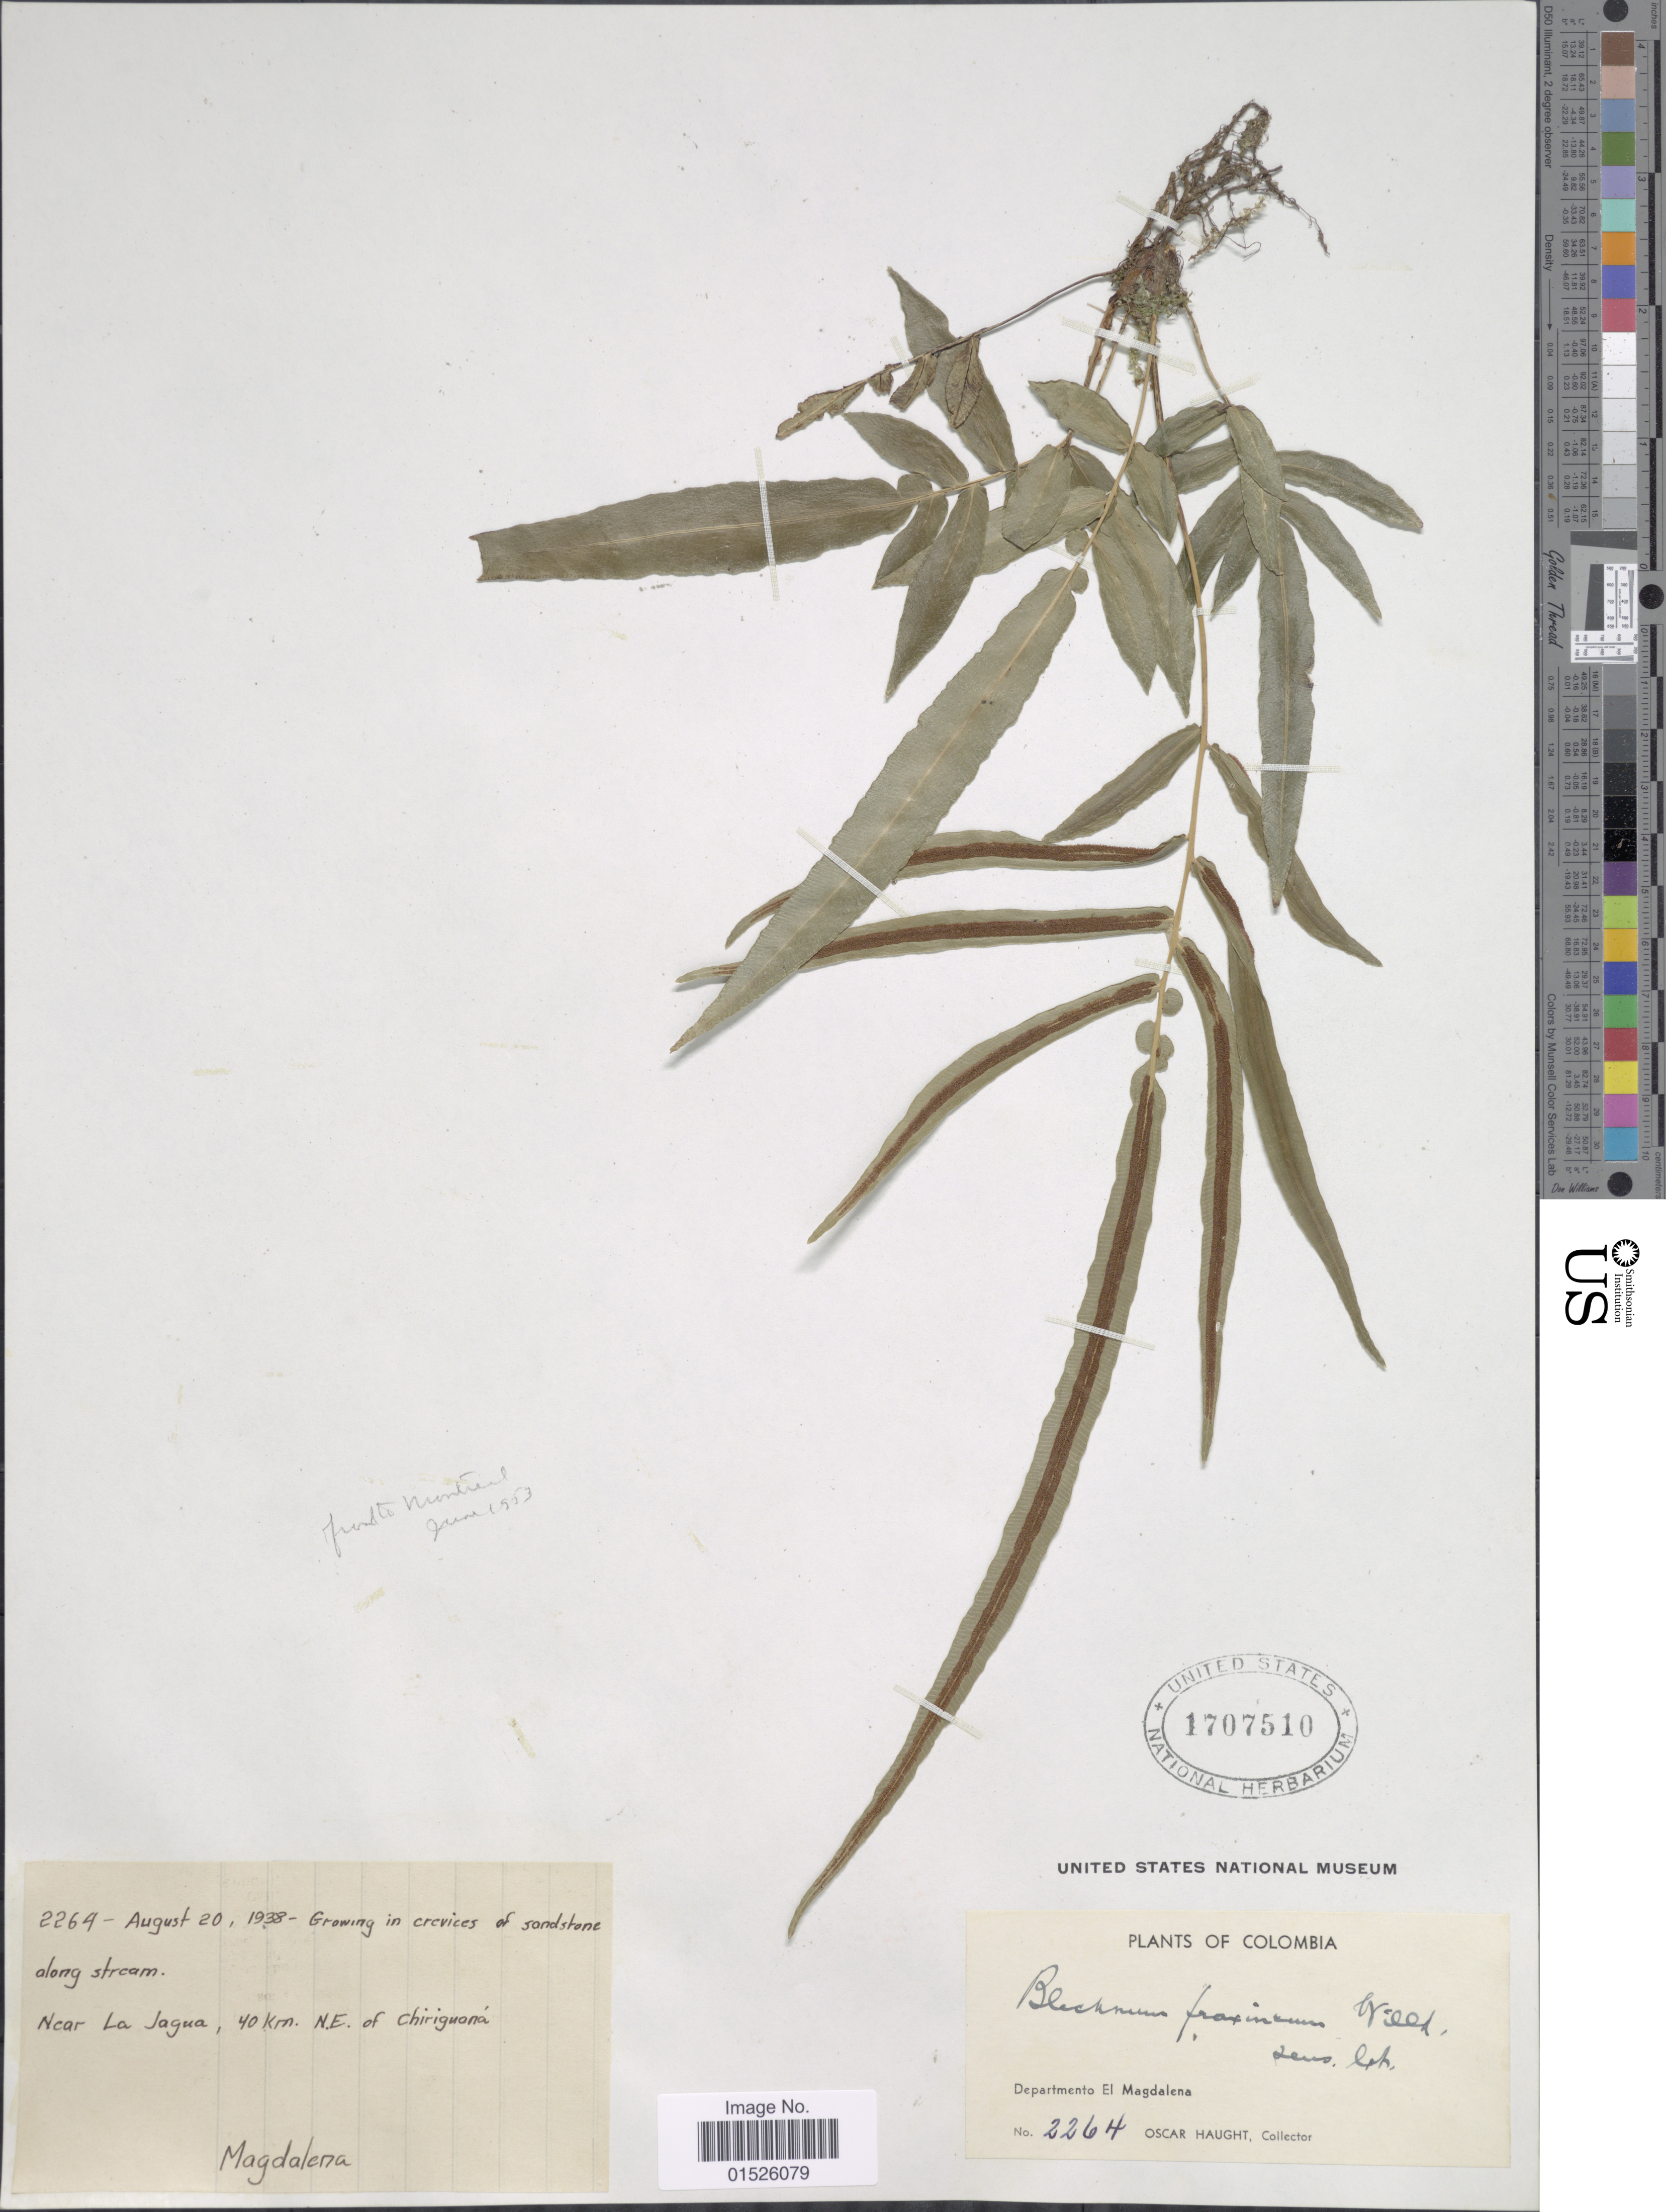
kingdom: Plantae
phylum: Tracheophyta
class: Polypodiopsida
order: Polypodiales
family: Blechnaceae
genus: Blechnum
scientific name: Blechnum gracile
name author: Kaulf.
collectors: O. L. Haught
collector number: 2264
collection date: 1938-08-20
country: Colombia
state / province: Magdalena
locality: Colombia, Near Lap Jagua, 40 km. N.E. of Chiriguana, Departmento El Magdalena.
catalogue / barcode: US 1707510